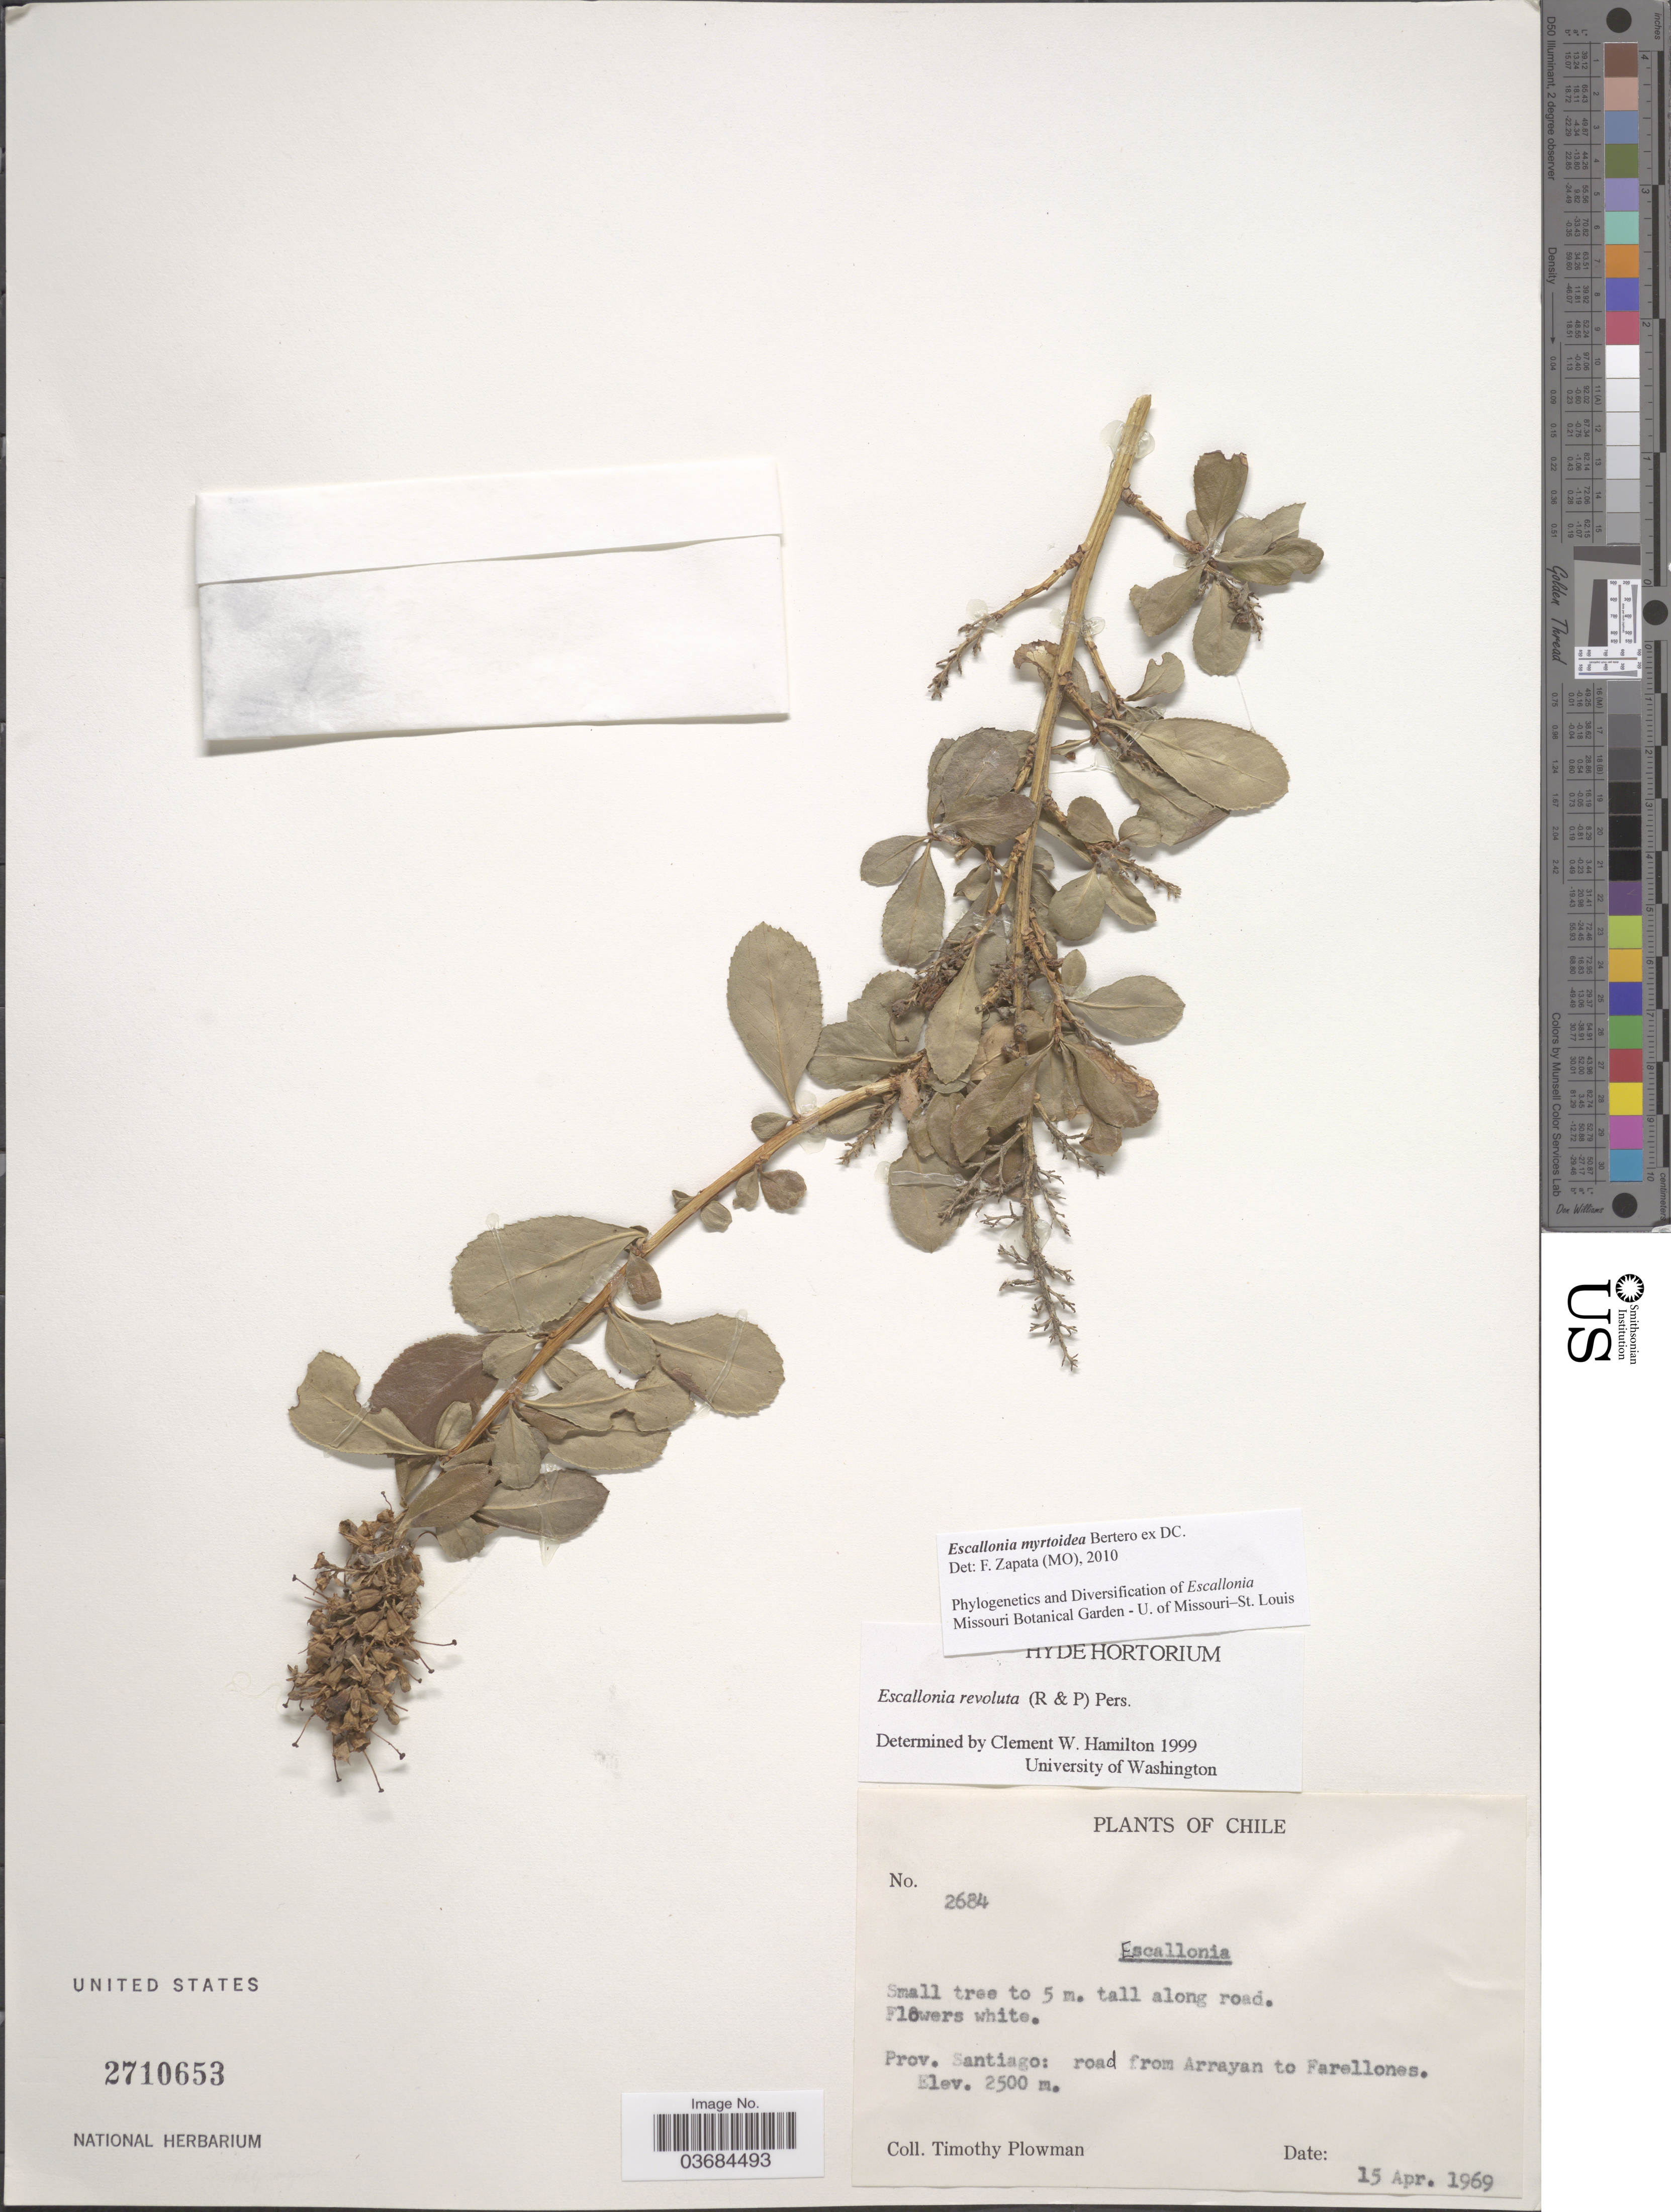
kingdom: Plantae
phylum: Tracheophyta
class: Magnoliopsida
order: Escalloniales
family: Escalloniaceae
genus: Escallonia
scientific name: Escallonia myrtoidea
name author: Bertero ex DC.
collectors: T. Plowman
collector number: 2684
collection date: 1969-04-15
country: Chile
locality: Prov. Santiago: road from Arrayan to Farellones.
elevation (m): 2500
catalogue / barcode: US 2710653